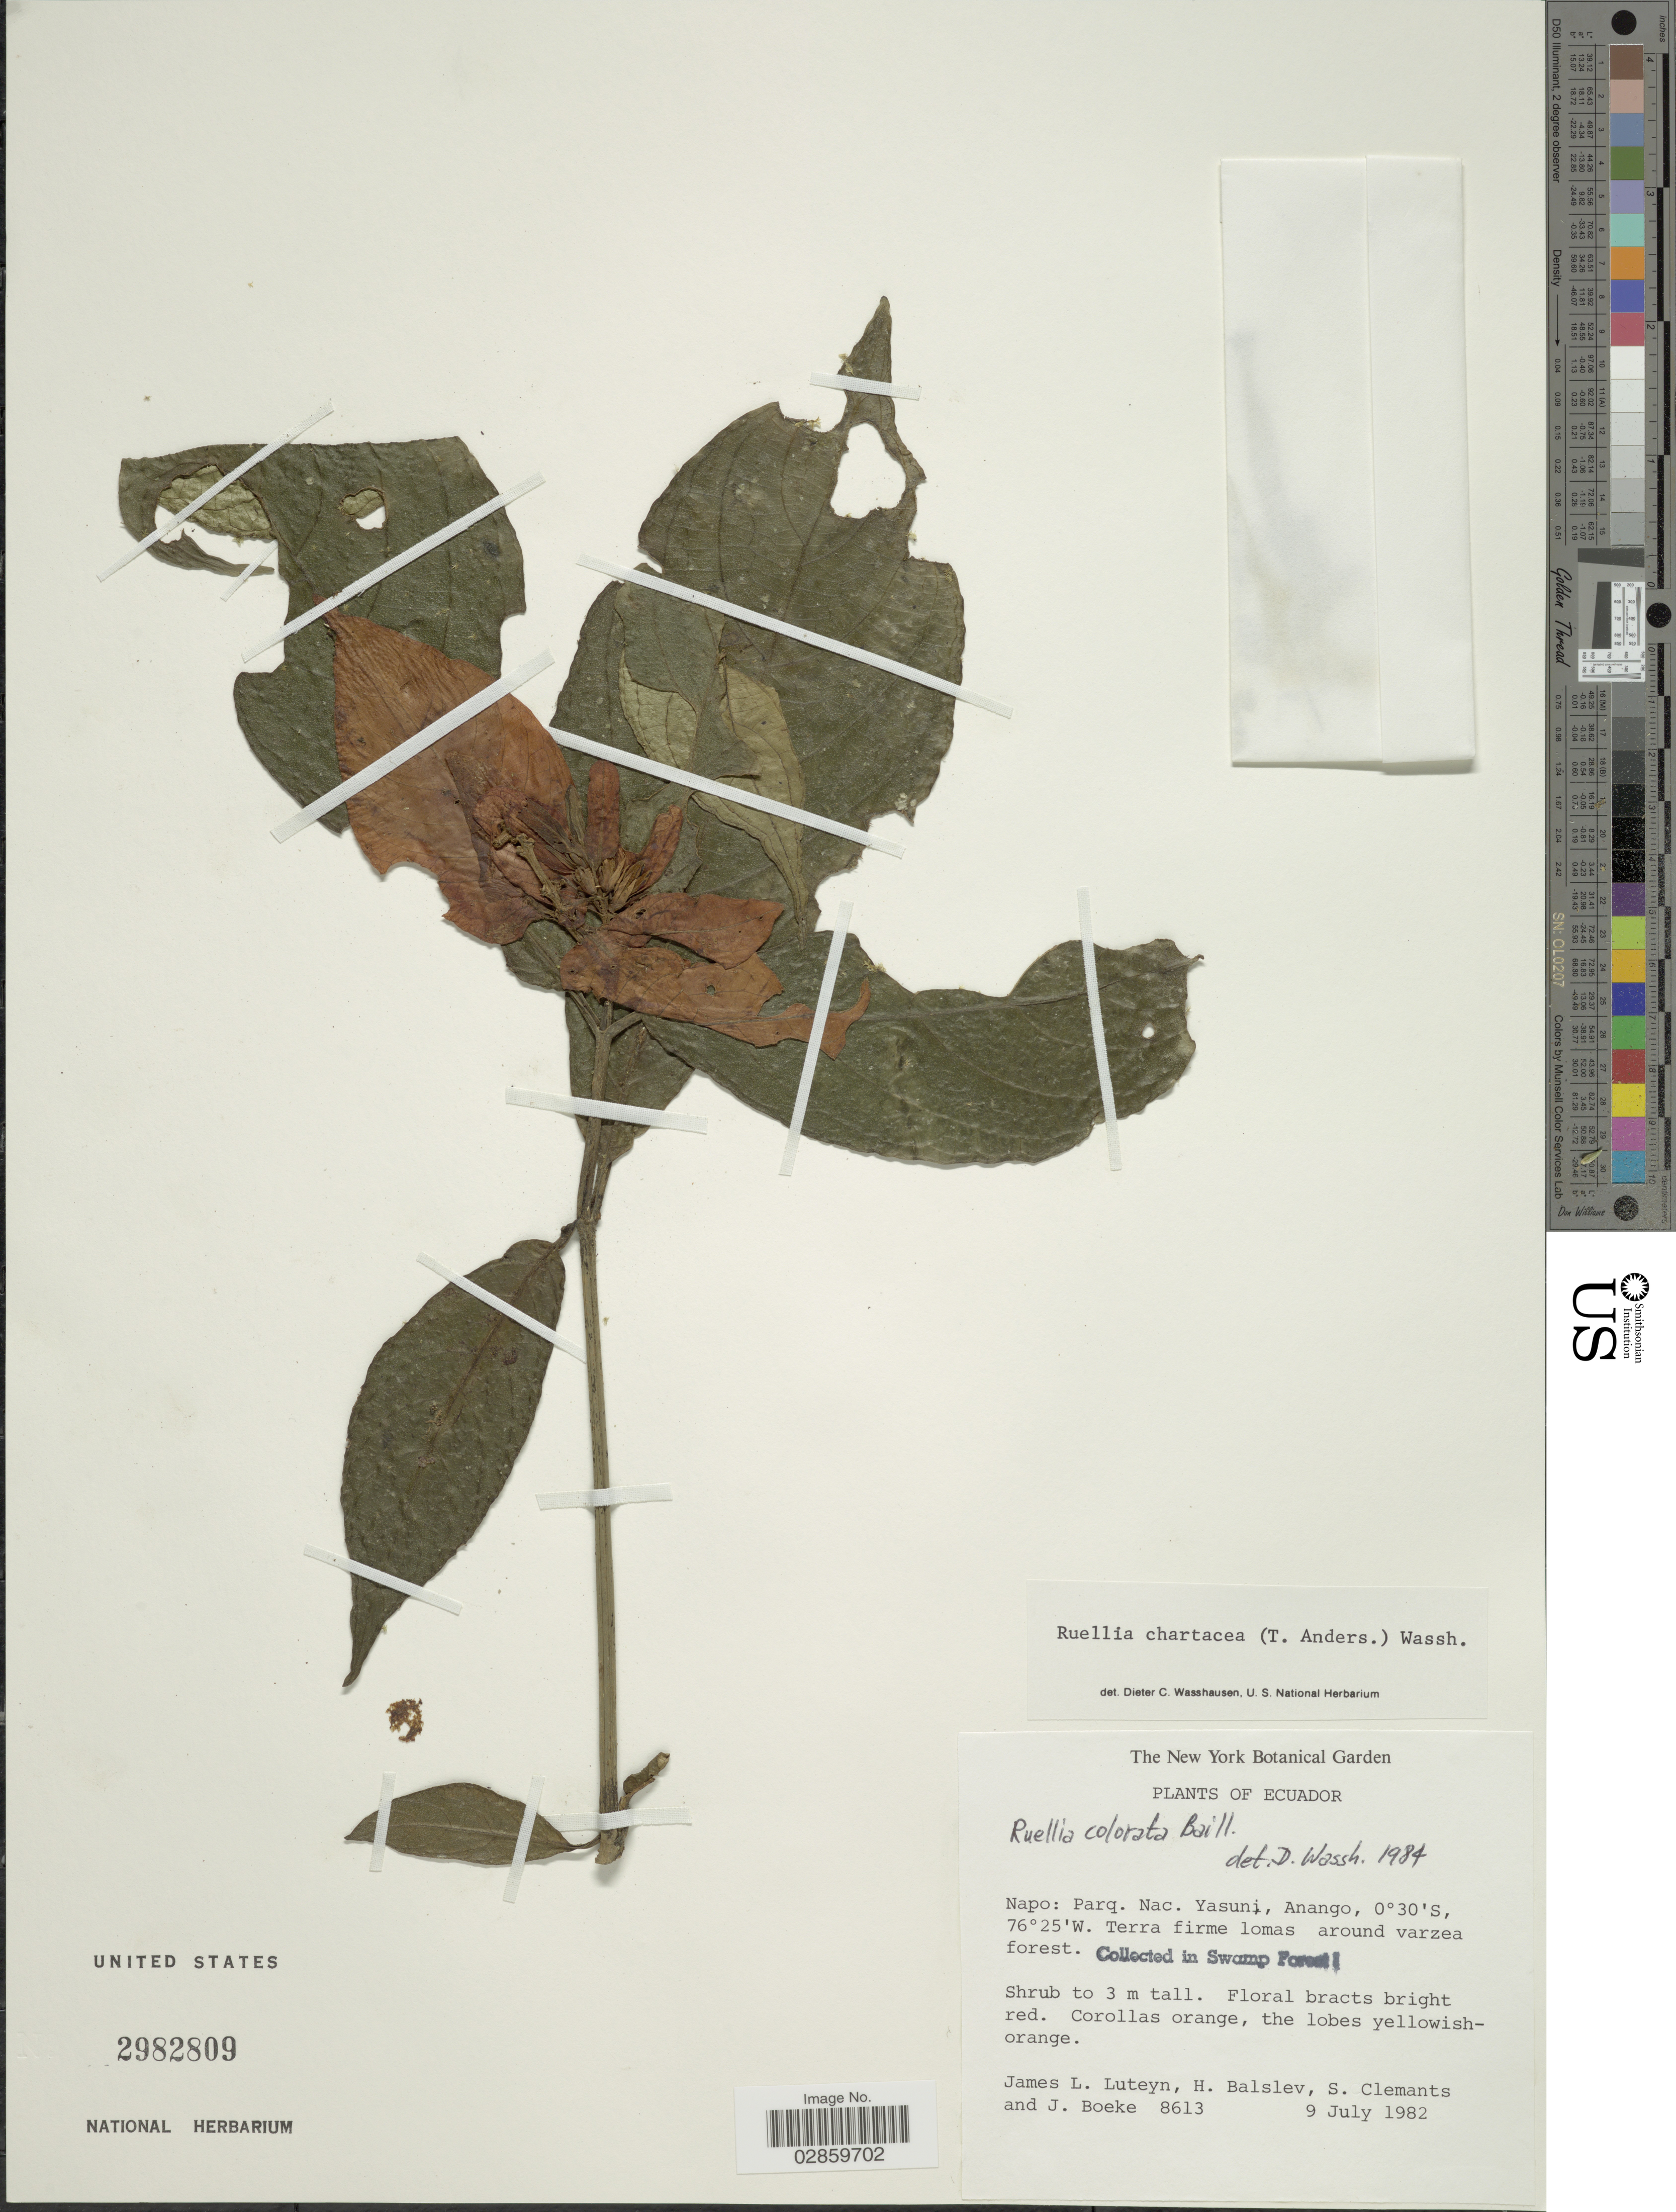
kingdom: Plantae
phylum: Tracheophyta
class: Magnoliopsida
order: Lamiales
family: Acanthaceae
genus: Ruellia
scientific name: Ruellia chartacea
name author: (T. Anderson) Wassh.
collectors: J. L. Luteyn, H. Balslev, S. Clemants & J. Boeke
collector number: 8613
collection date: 1982-07-09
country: Ecuador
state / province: Napo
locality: Parq. Nac. Yasuni, Anango.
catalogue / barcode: US 2982809